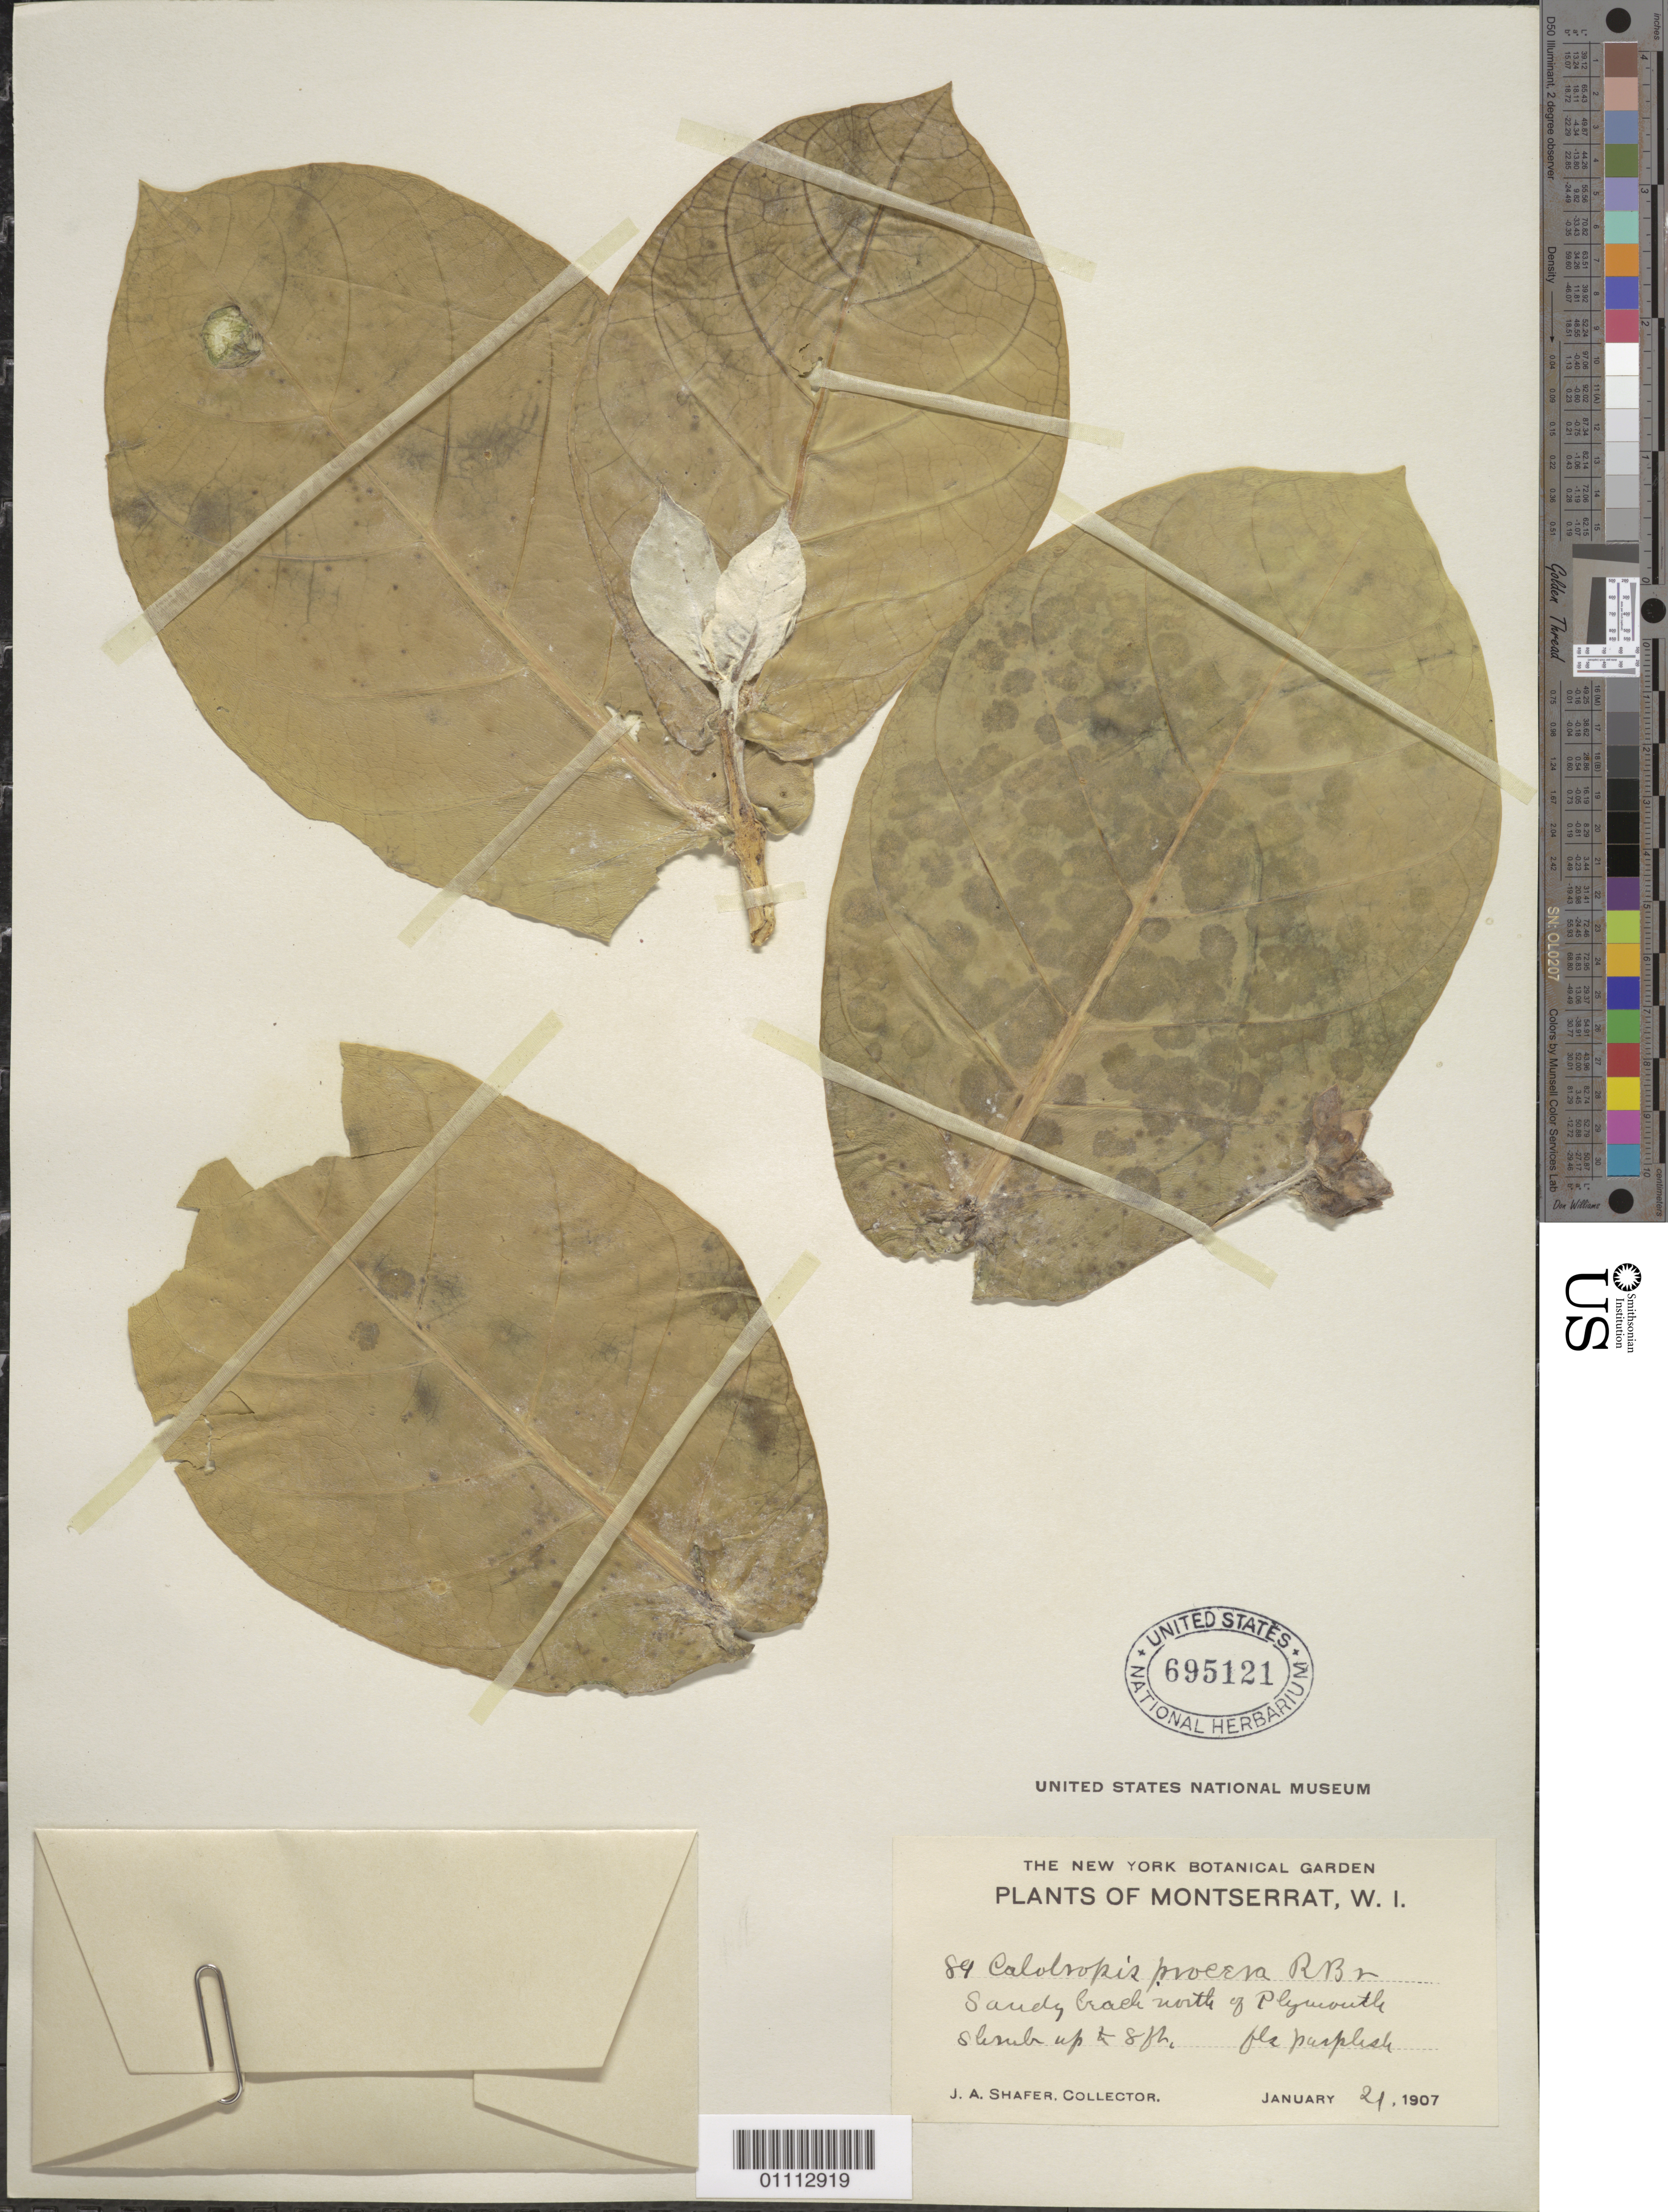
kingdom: Plantae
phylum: Tracheophyta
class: Magnoliopsida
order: Gentianales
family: Apocynaceae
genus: Calotropis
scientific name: Calotropis procera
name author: (Aiton) W.T. Aiton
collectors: J. A. Shafer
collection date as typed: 21 Jan 1907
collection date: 1907-01-21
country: Montserrat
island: Montserrat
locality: Sandy beach N of Plymouth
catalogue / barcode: US 695121